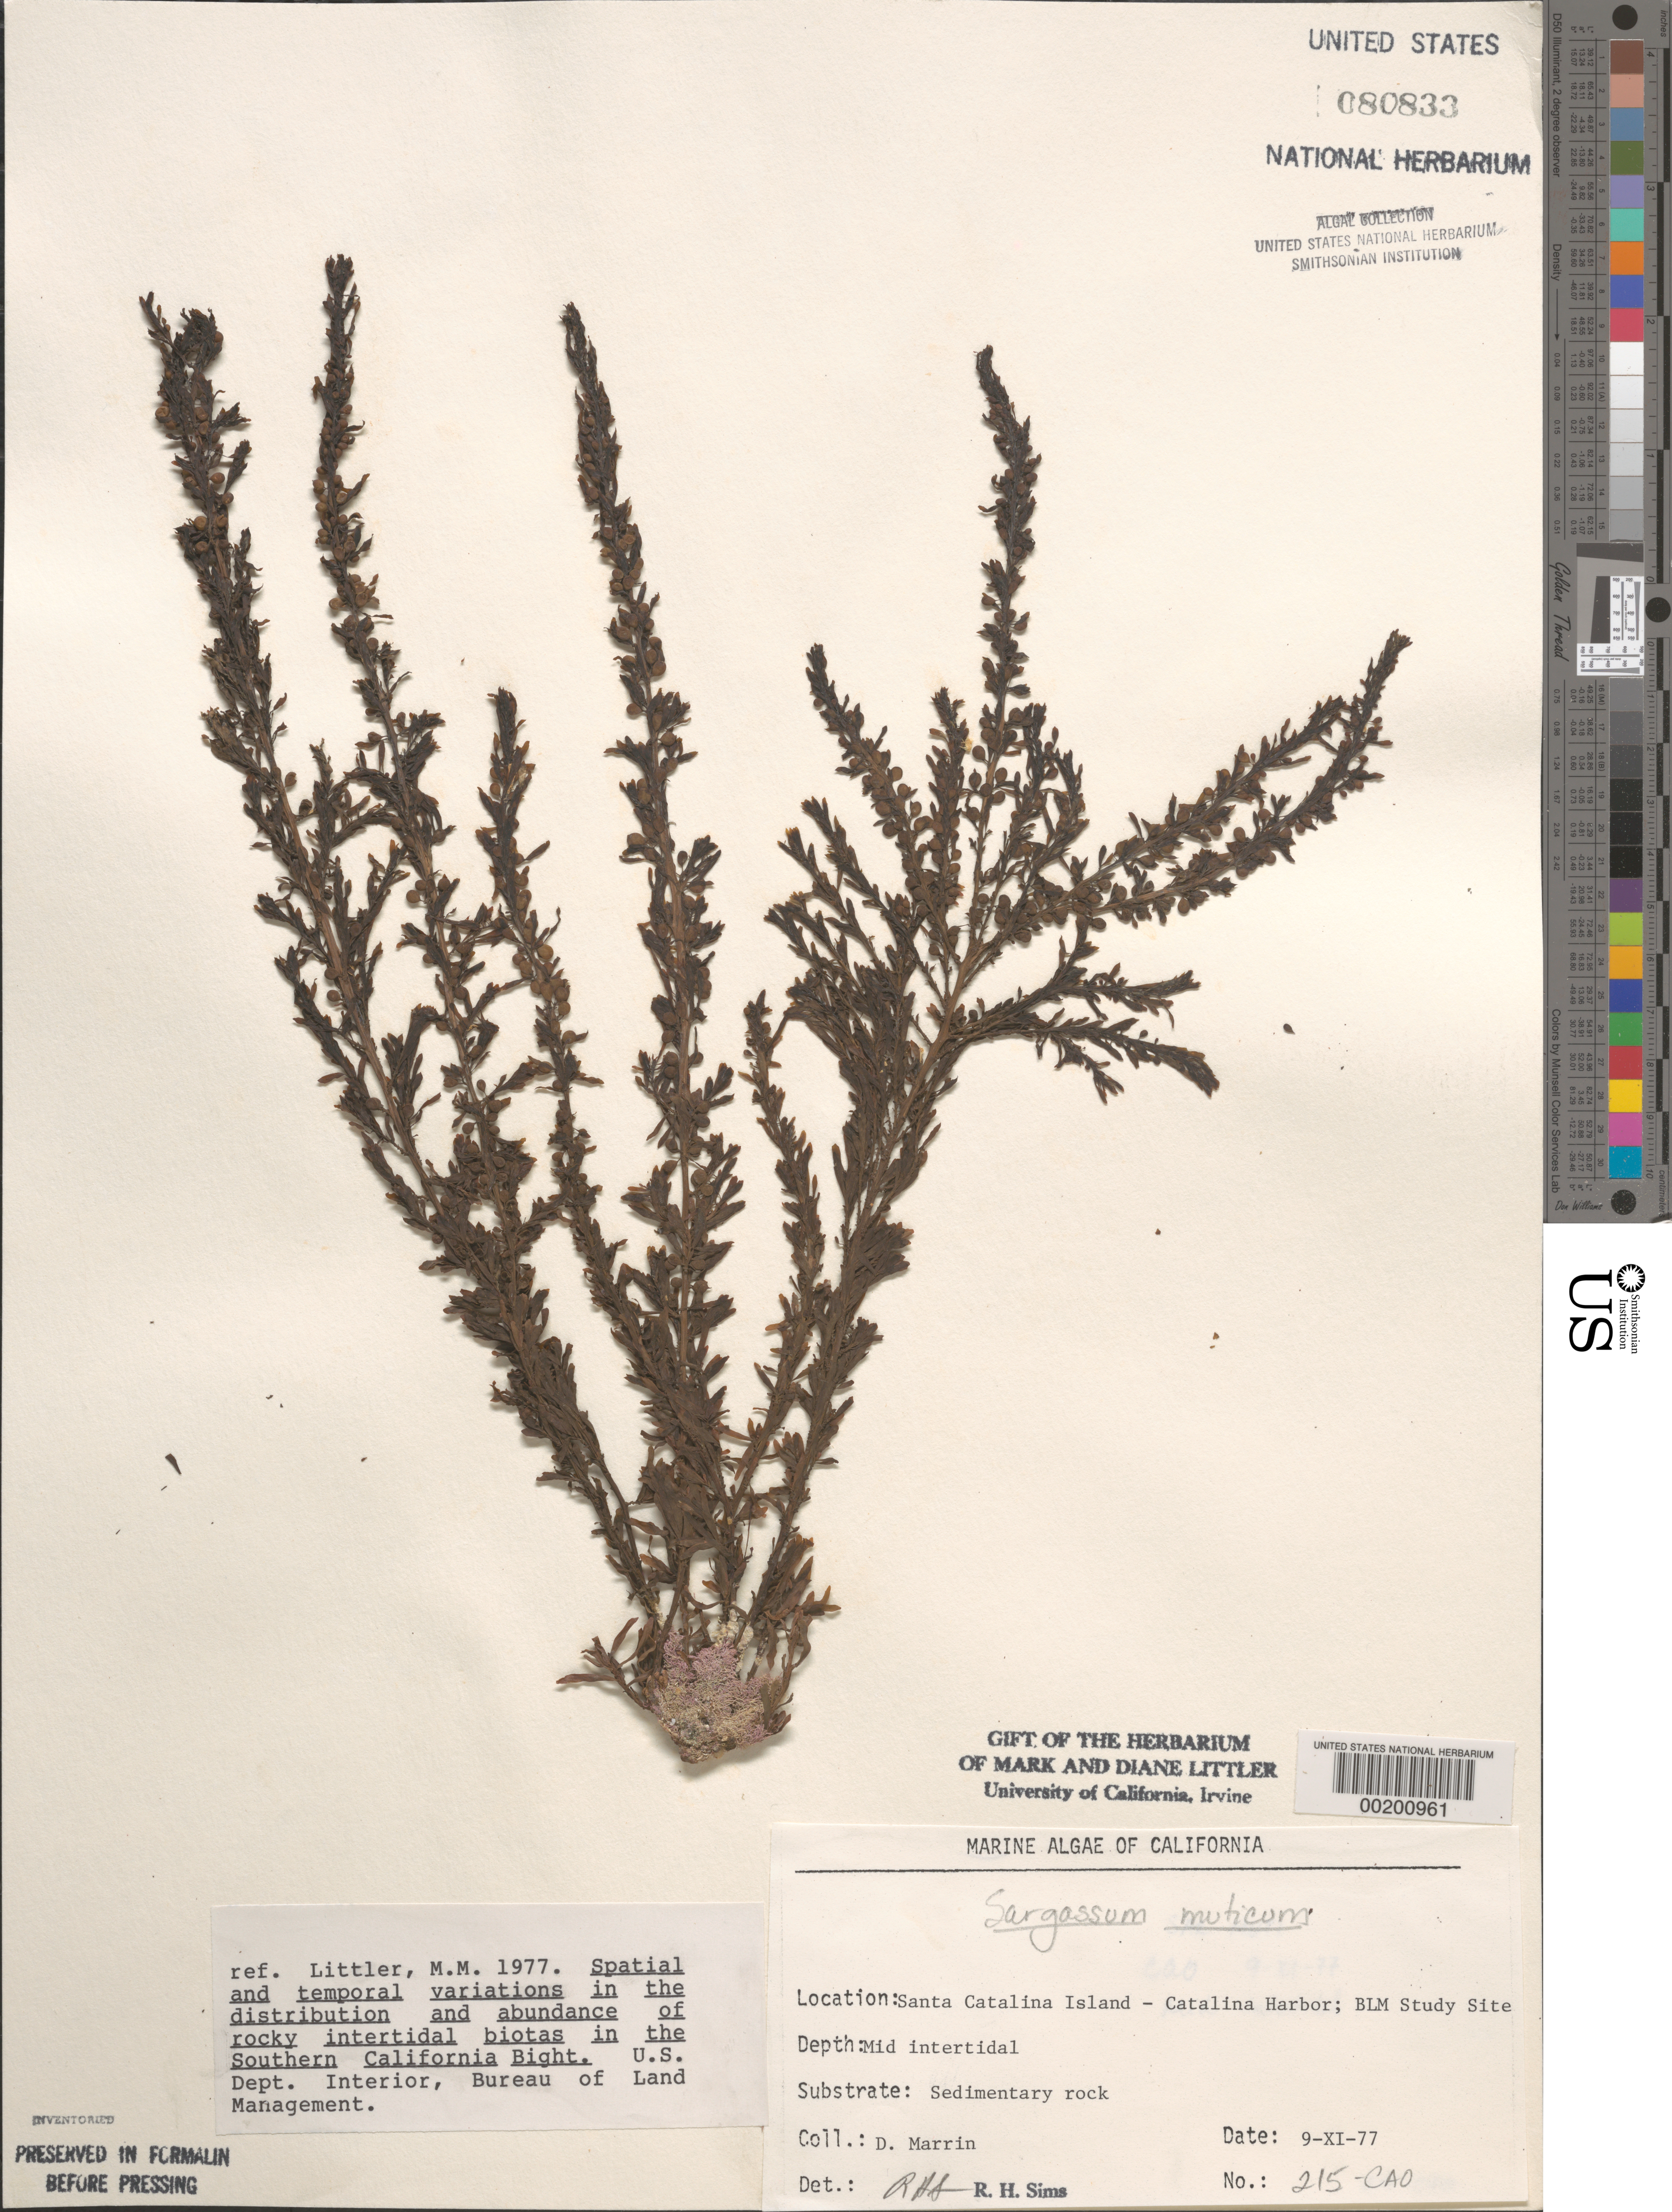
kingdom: Chromista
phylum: Ochrophyta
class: Phaeophyceae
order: Fucales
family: Sargassaceae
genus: Sargassum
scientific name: Sargassum muticum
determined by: Sims, Robert H.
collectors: D. Marrin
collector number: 215-cao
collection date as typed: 09 Nov 1977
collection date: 1977-11-09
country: United States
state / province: California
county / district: Los Angeles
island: Santa Catalina Island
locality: West side of Catalina Harbor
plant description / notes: BLM-SOCALBIGHT Rocky Intertidal Survey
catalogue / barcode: US 80833